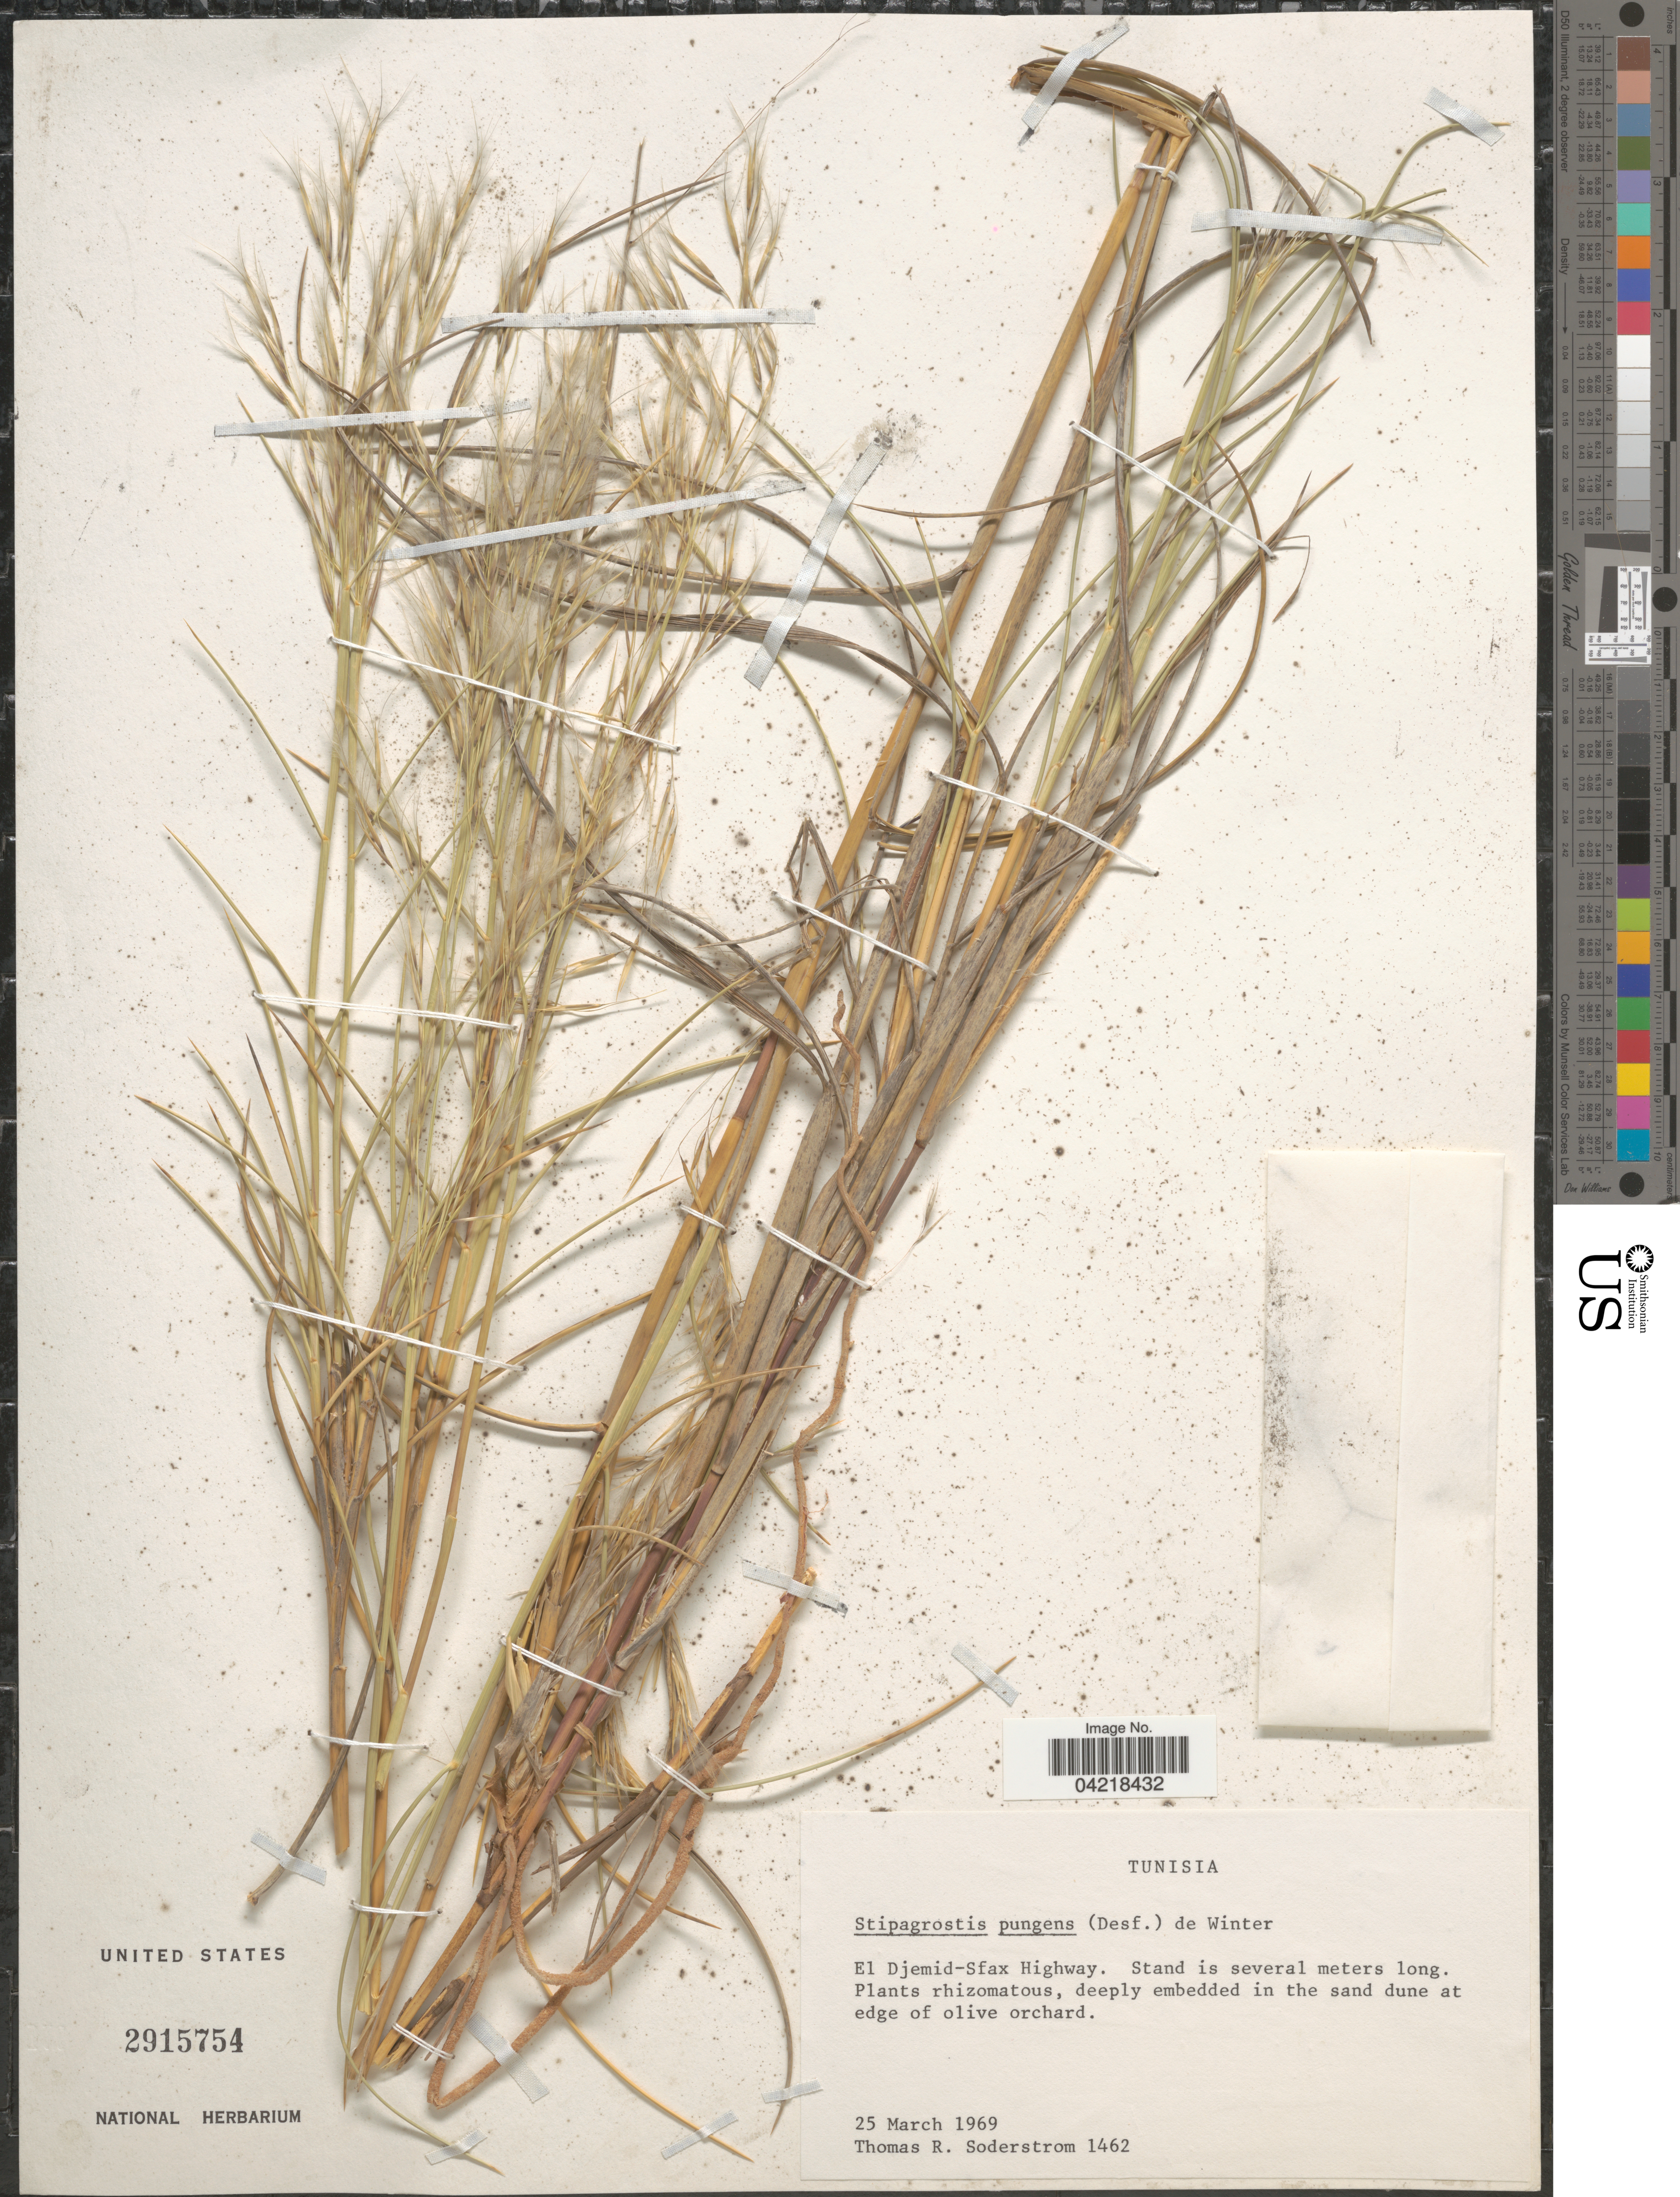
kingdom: Plantae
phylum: Tracheophyta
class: Liliopsida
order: Poales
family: Poaceae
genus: Stipagrostis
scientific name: Stipagrostis pungens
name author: (Desf.) De Winter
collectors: T. R. Soderstrom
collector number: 1462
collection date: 1969-03-25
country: Tunisia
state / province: Sfax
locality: El Djemid-Sfax Highway. Stand is several meters long. Deeply embedded in the sand dune at edge of olive orchard.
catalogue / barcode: US 2915754